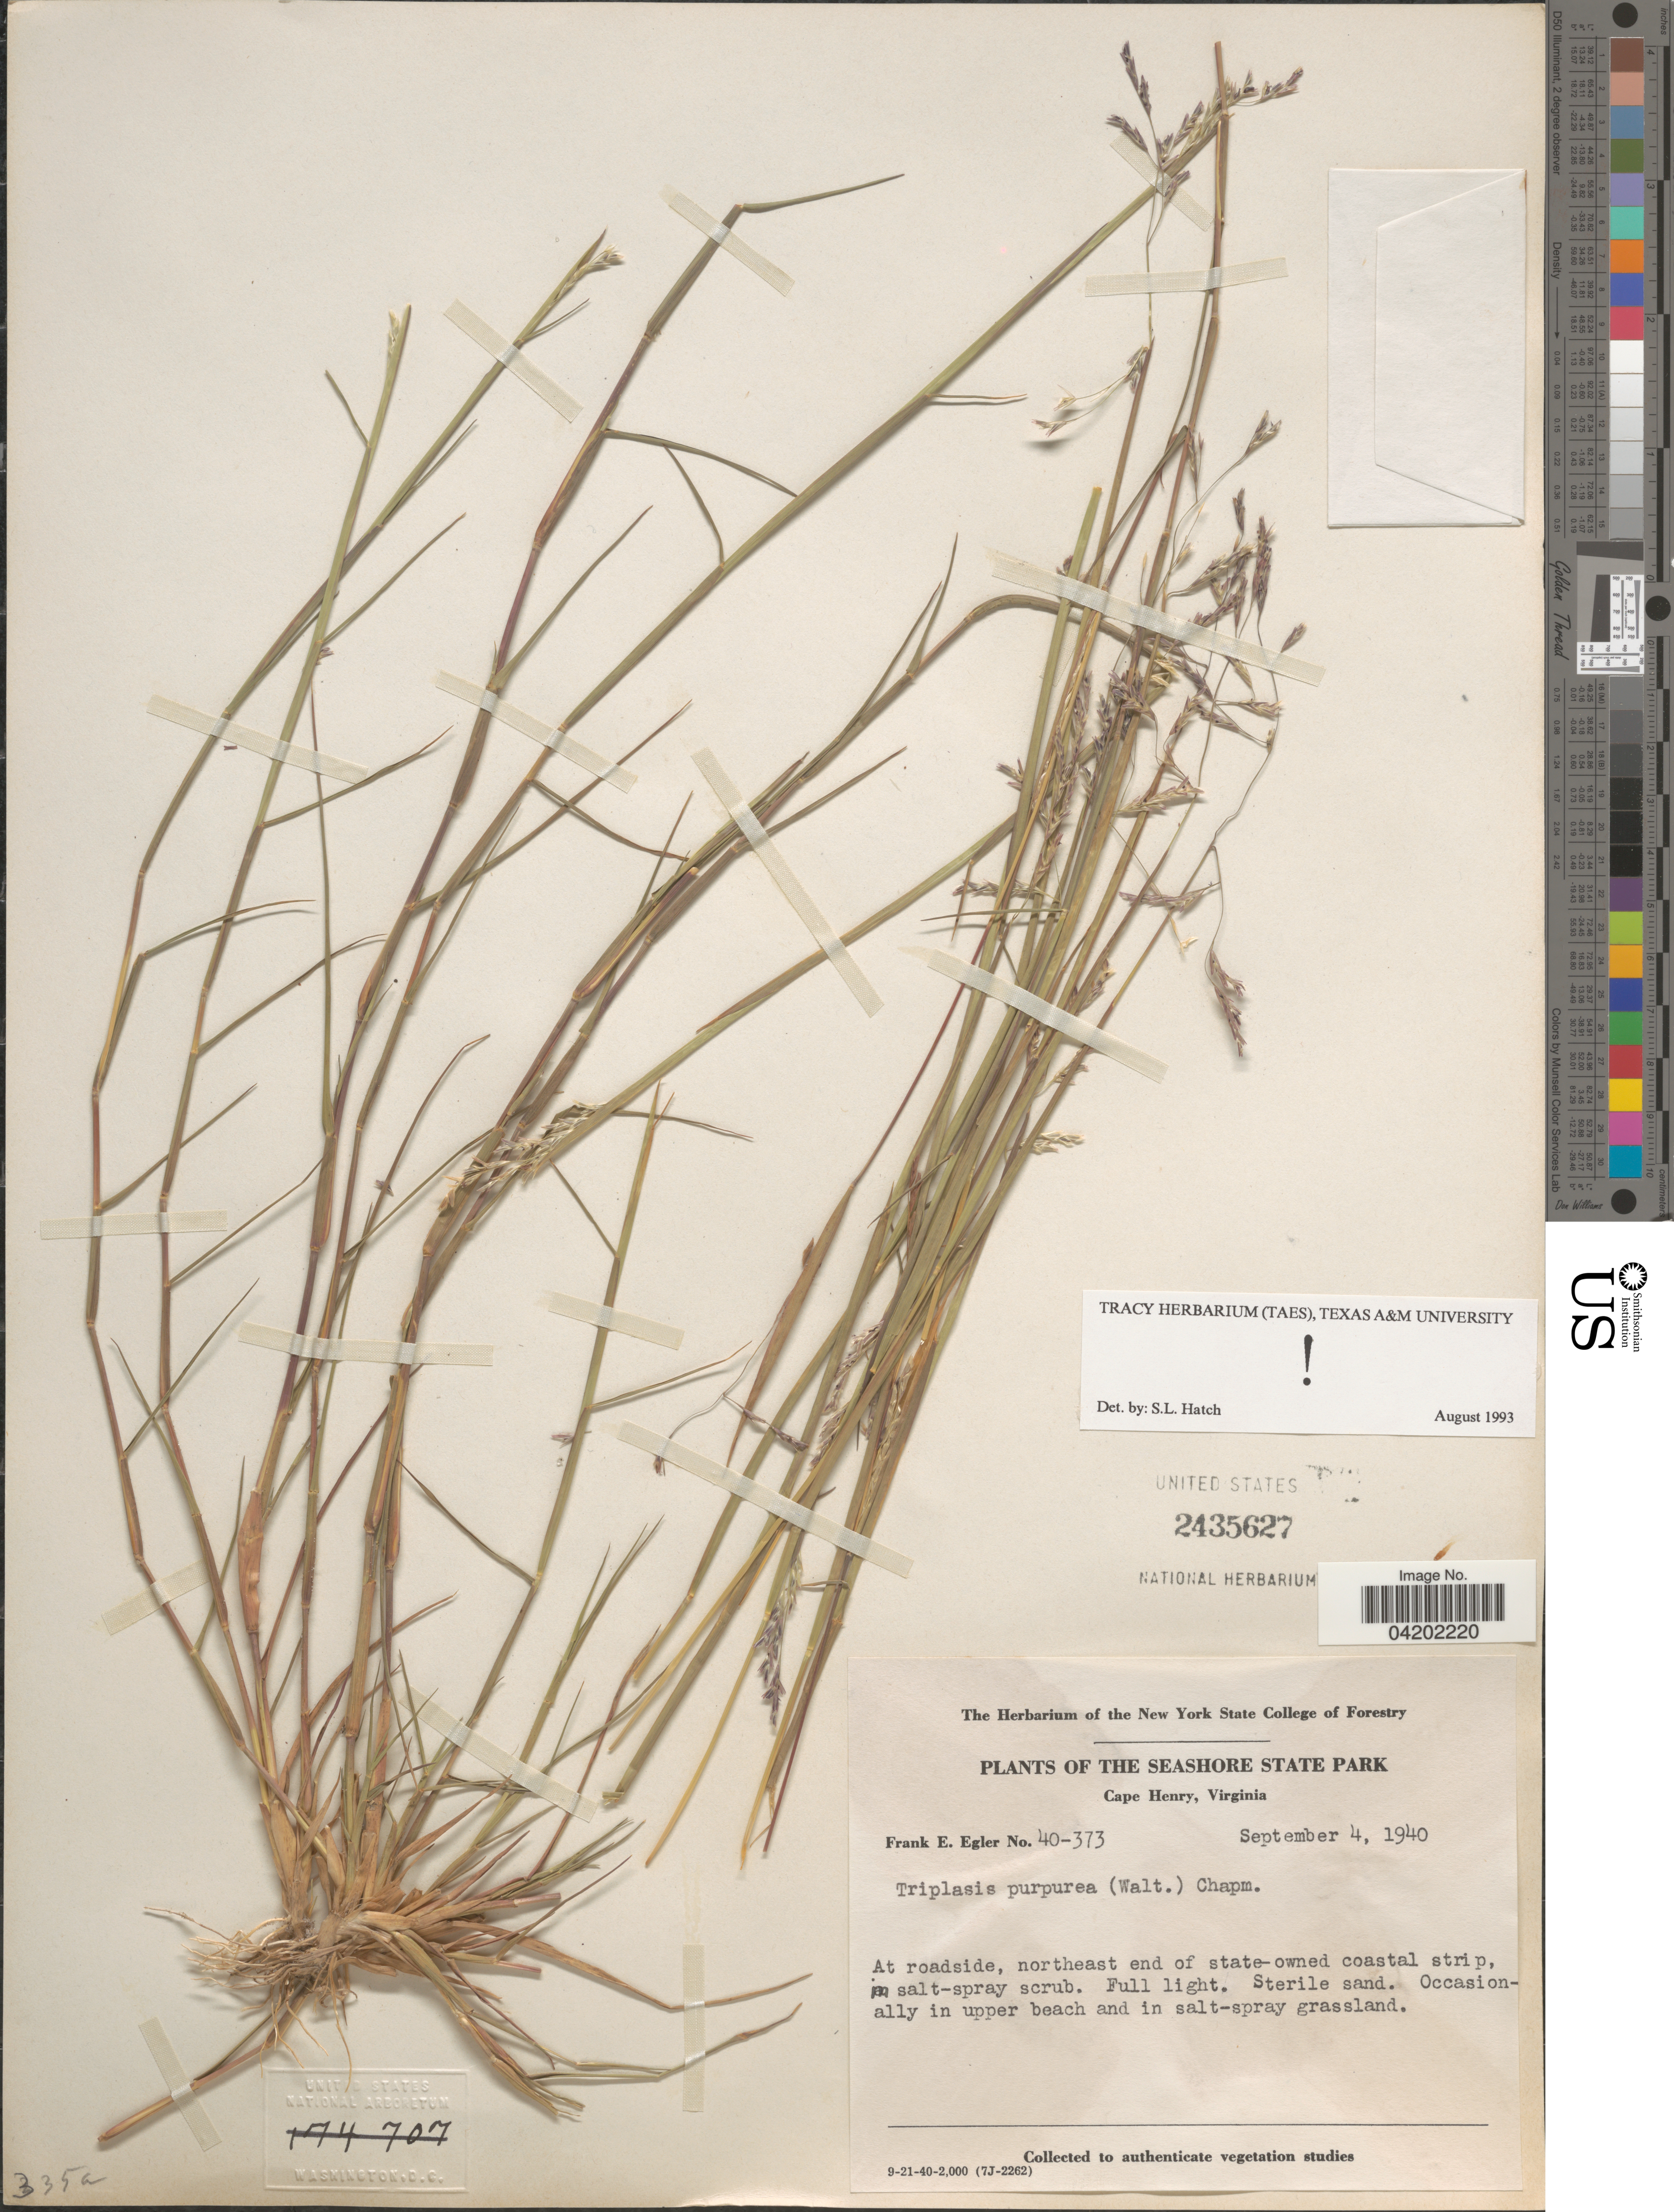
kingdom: Plantae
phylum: Tracheophyta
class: Liliopsida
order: Poales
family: Poaceae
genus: Triplasis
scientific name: Triplasis purpurea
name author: (Walter) Chapm.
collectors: F. Egler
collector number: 40-373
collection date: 1940-09-04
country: United States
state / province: Virginia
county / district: City of Virginia Beach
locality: Seashore State Park. Cape Henry. At roadside, northeast end of state-owned coastal strip, salt-spray scrub. Occasionally in upper beach and in salt-spray grassland.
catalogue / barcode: US 2435627